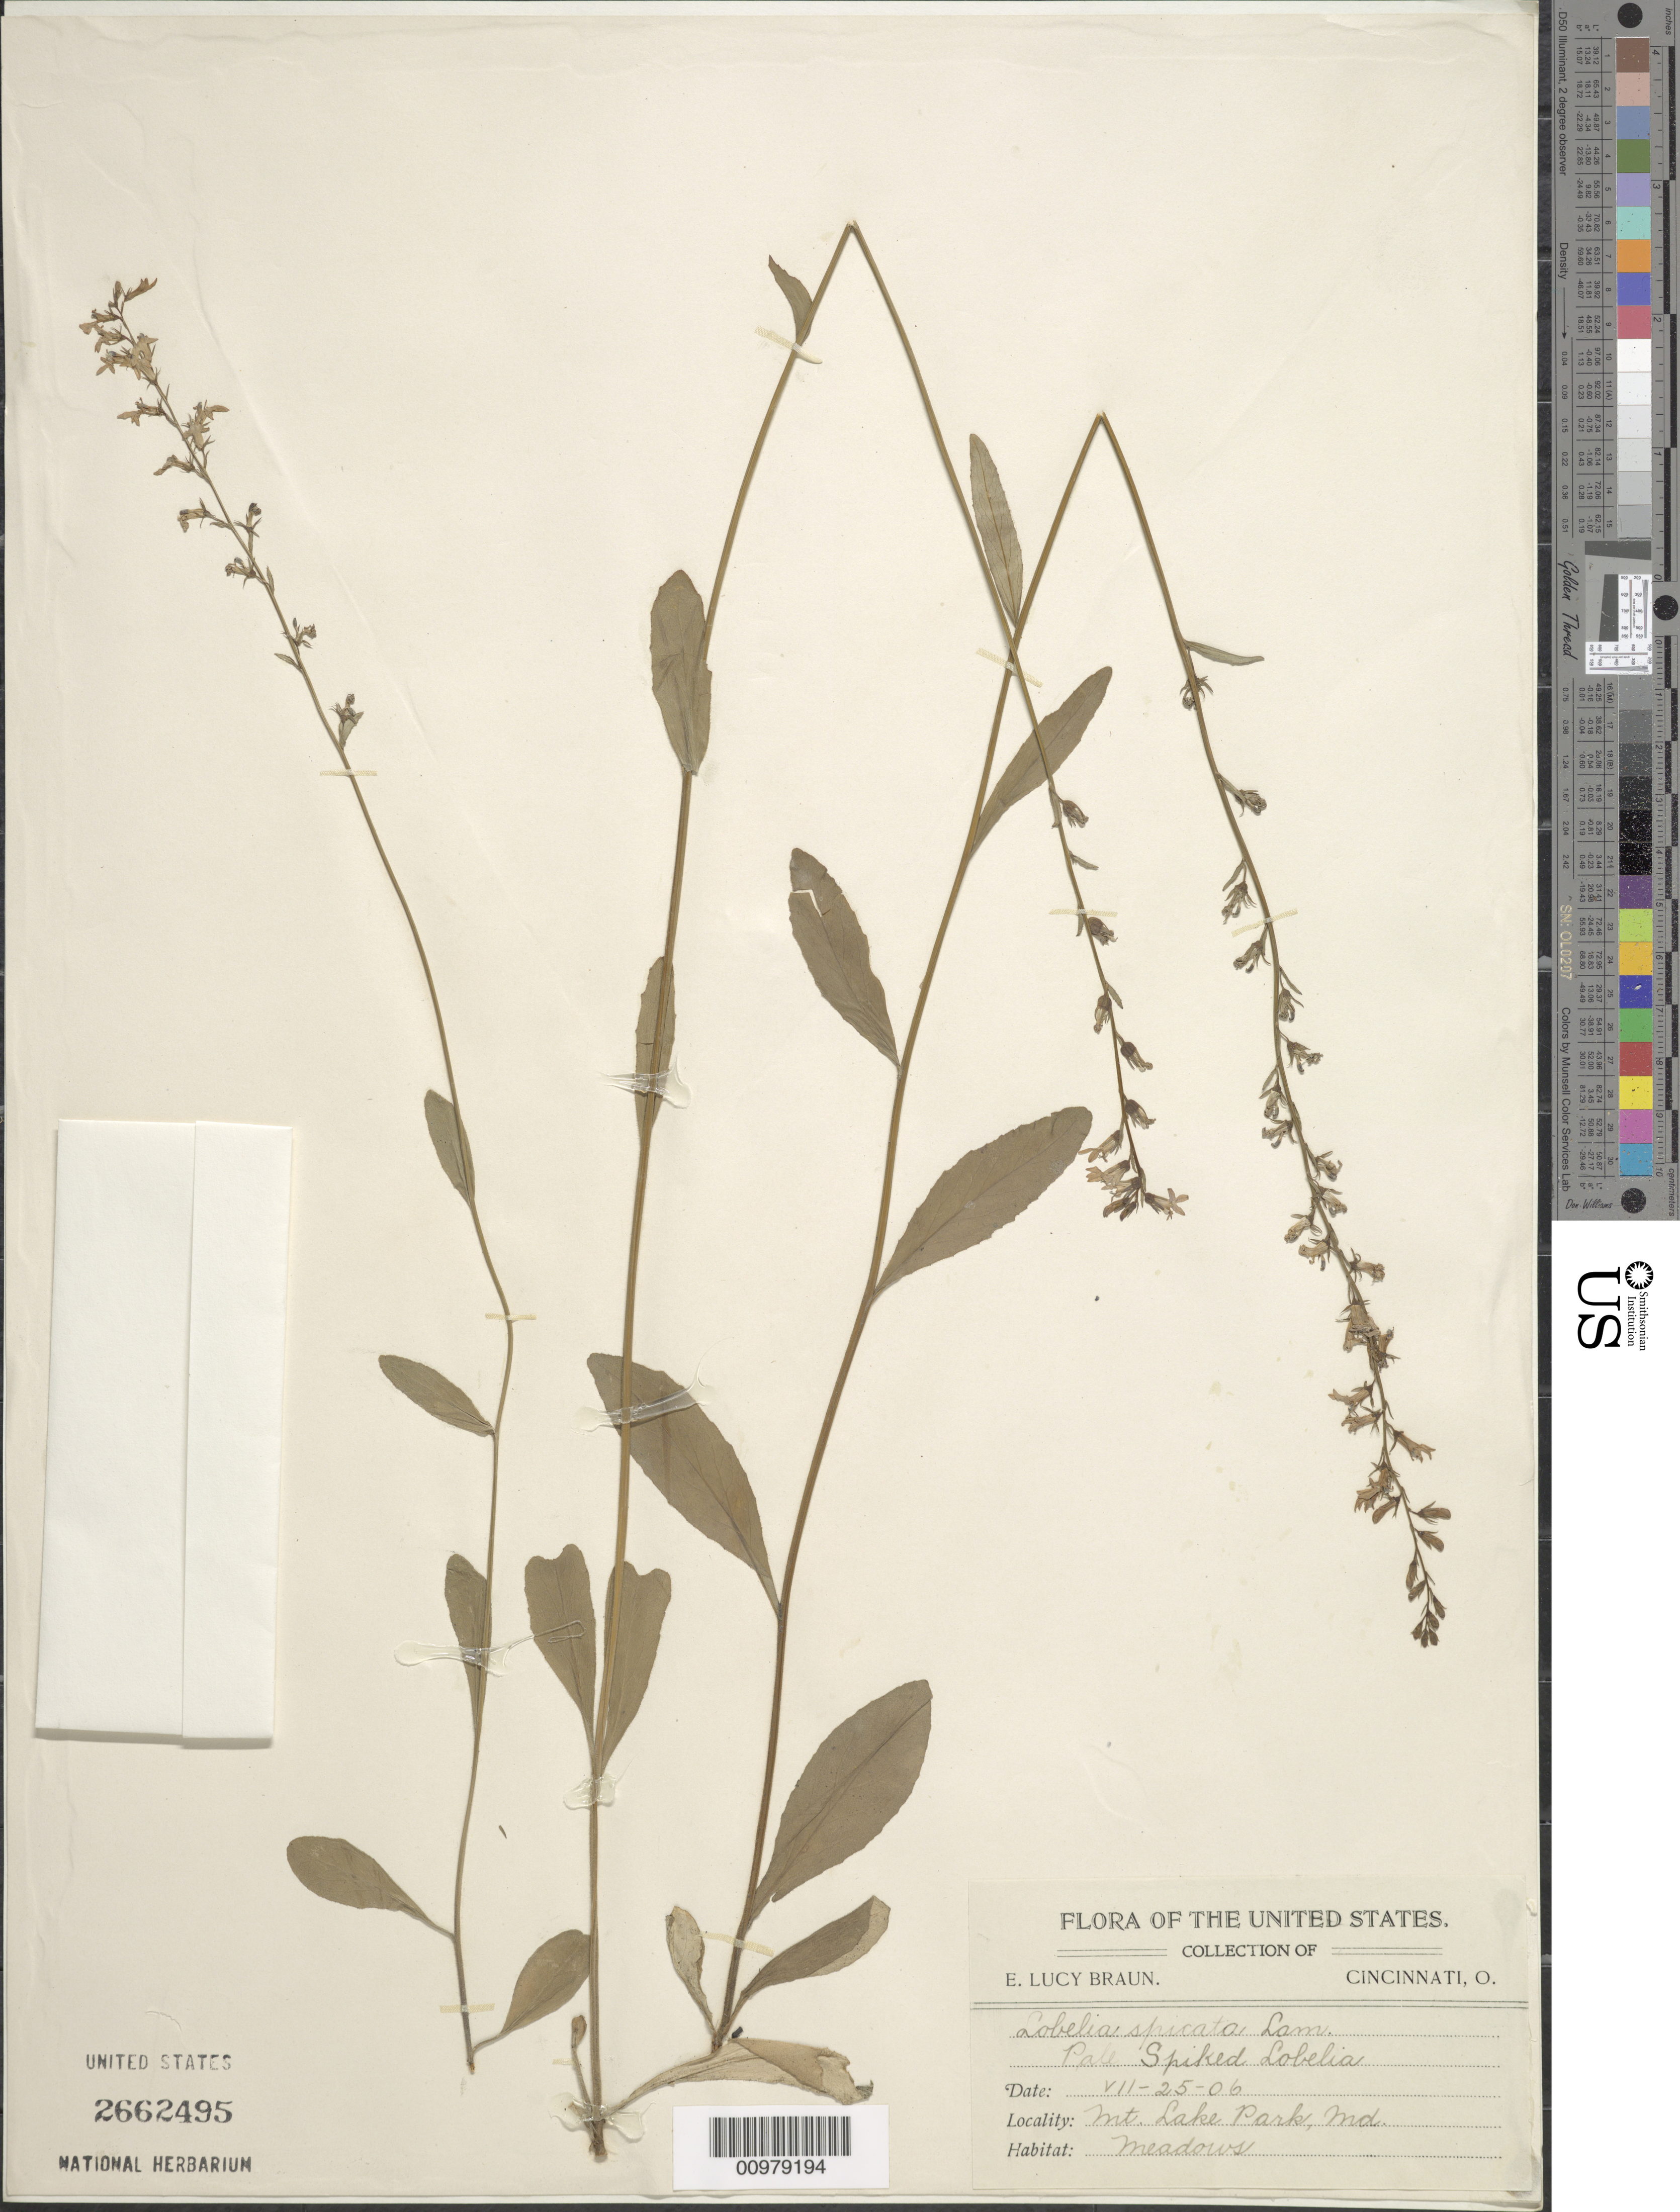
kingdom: Plantae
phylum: Tracheophyta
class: Magnoliopsida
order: Asterales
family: Campanulaceae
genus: Lobelia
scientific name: Lobelia spicata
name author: Lam.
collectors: E. L. Braun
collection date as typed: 25 Jul 1906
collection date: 1906-07-25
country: United States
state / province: Maryland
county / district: Garrett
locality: Mountain Lake Park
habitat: meadows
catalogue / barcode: US 2662495